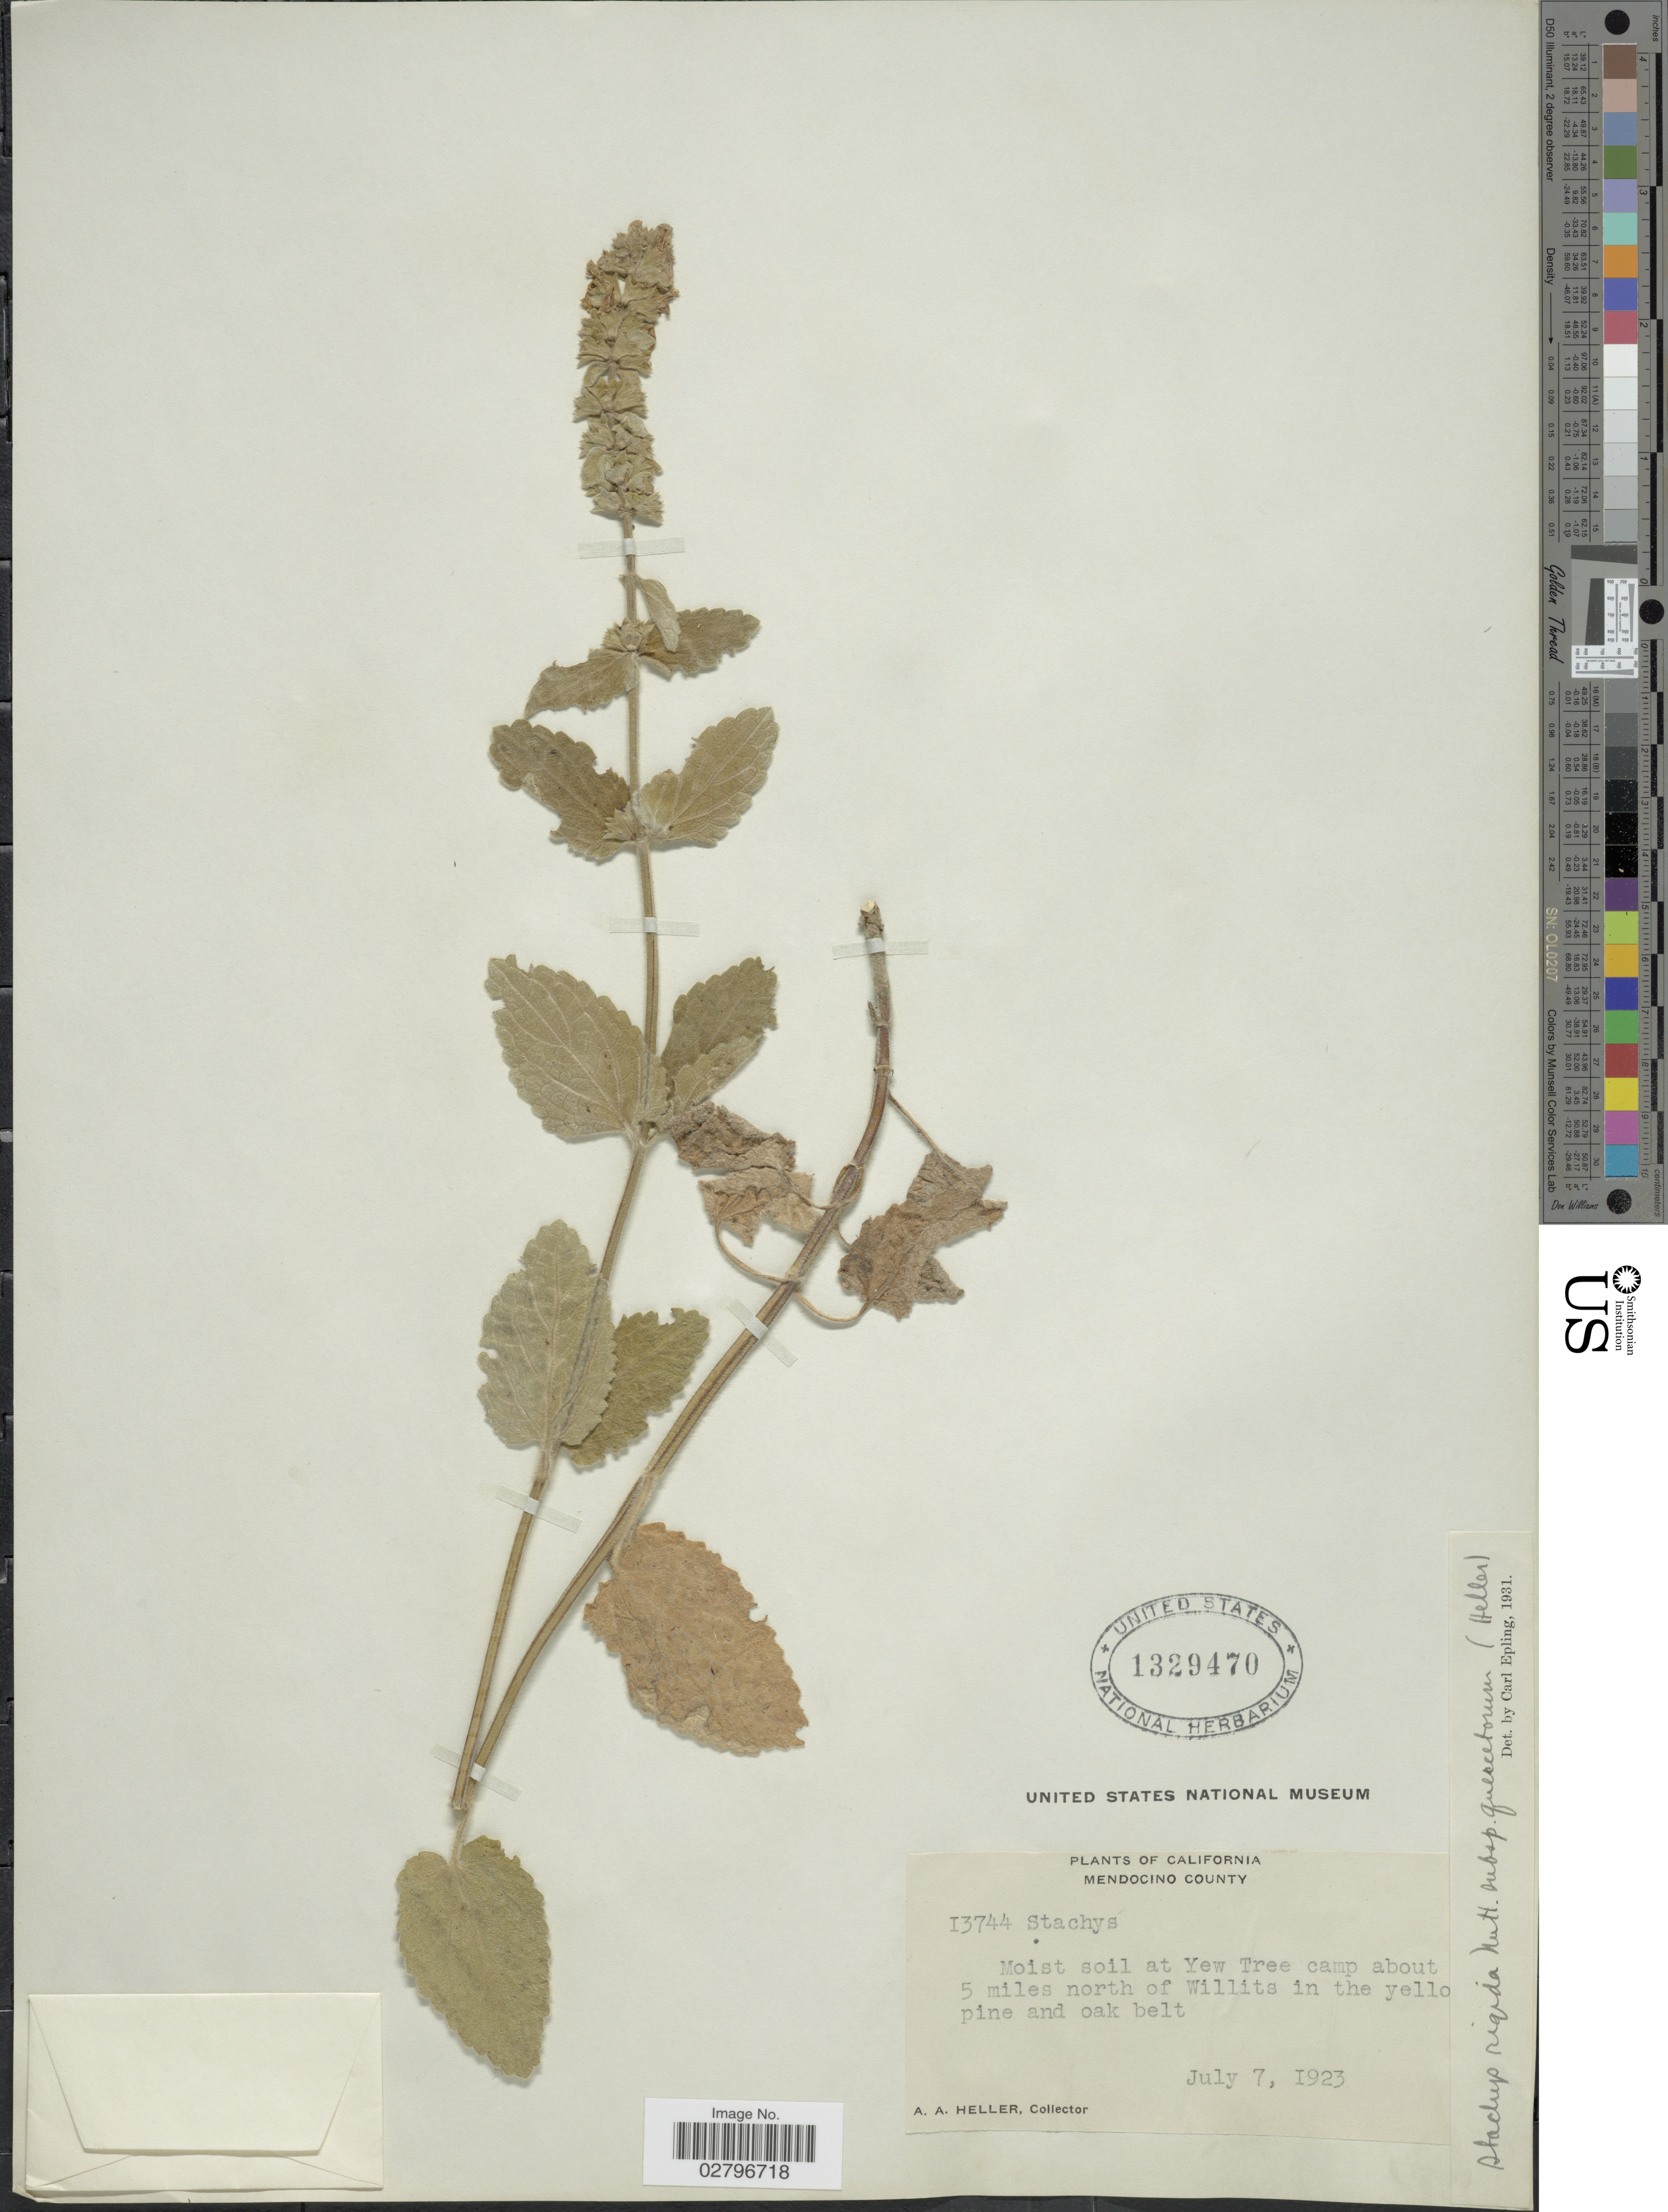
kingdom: Plantae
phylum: Tracheophyta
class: Magnoliopsida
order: Lamiales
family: Lamiaceae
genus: Stachys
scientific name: Stachys rigida subsp. quercetorum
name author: (A. Heller) Epling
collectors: A. A. Heller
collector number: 13744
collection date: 1923-07-07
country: United States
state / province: California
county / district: Mendocino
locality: Mendocino County, Moist soil at Yew Tree camp about 5 miles north of Willits in the yello pine and oak belt.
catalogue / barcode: US 1329470